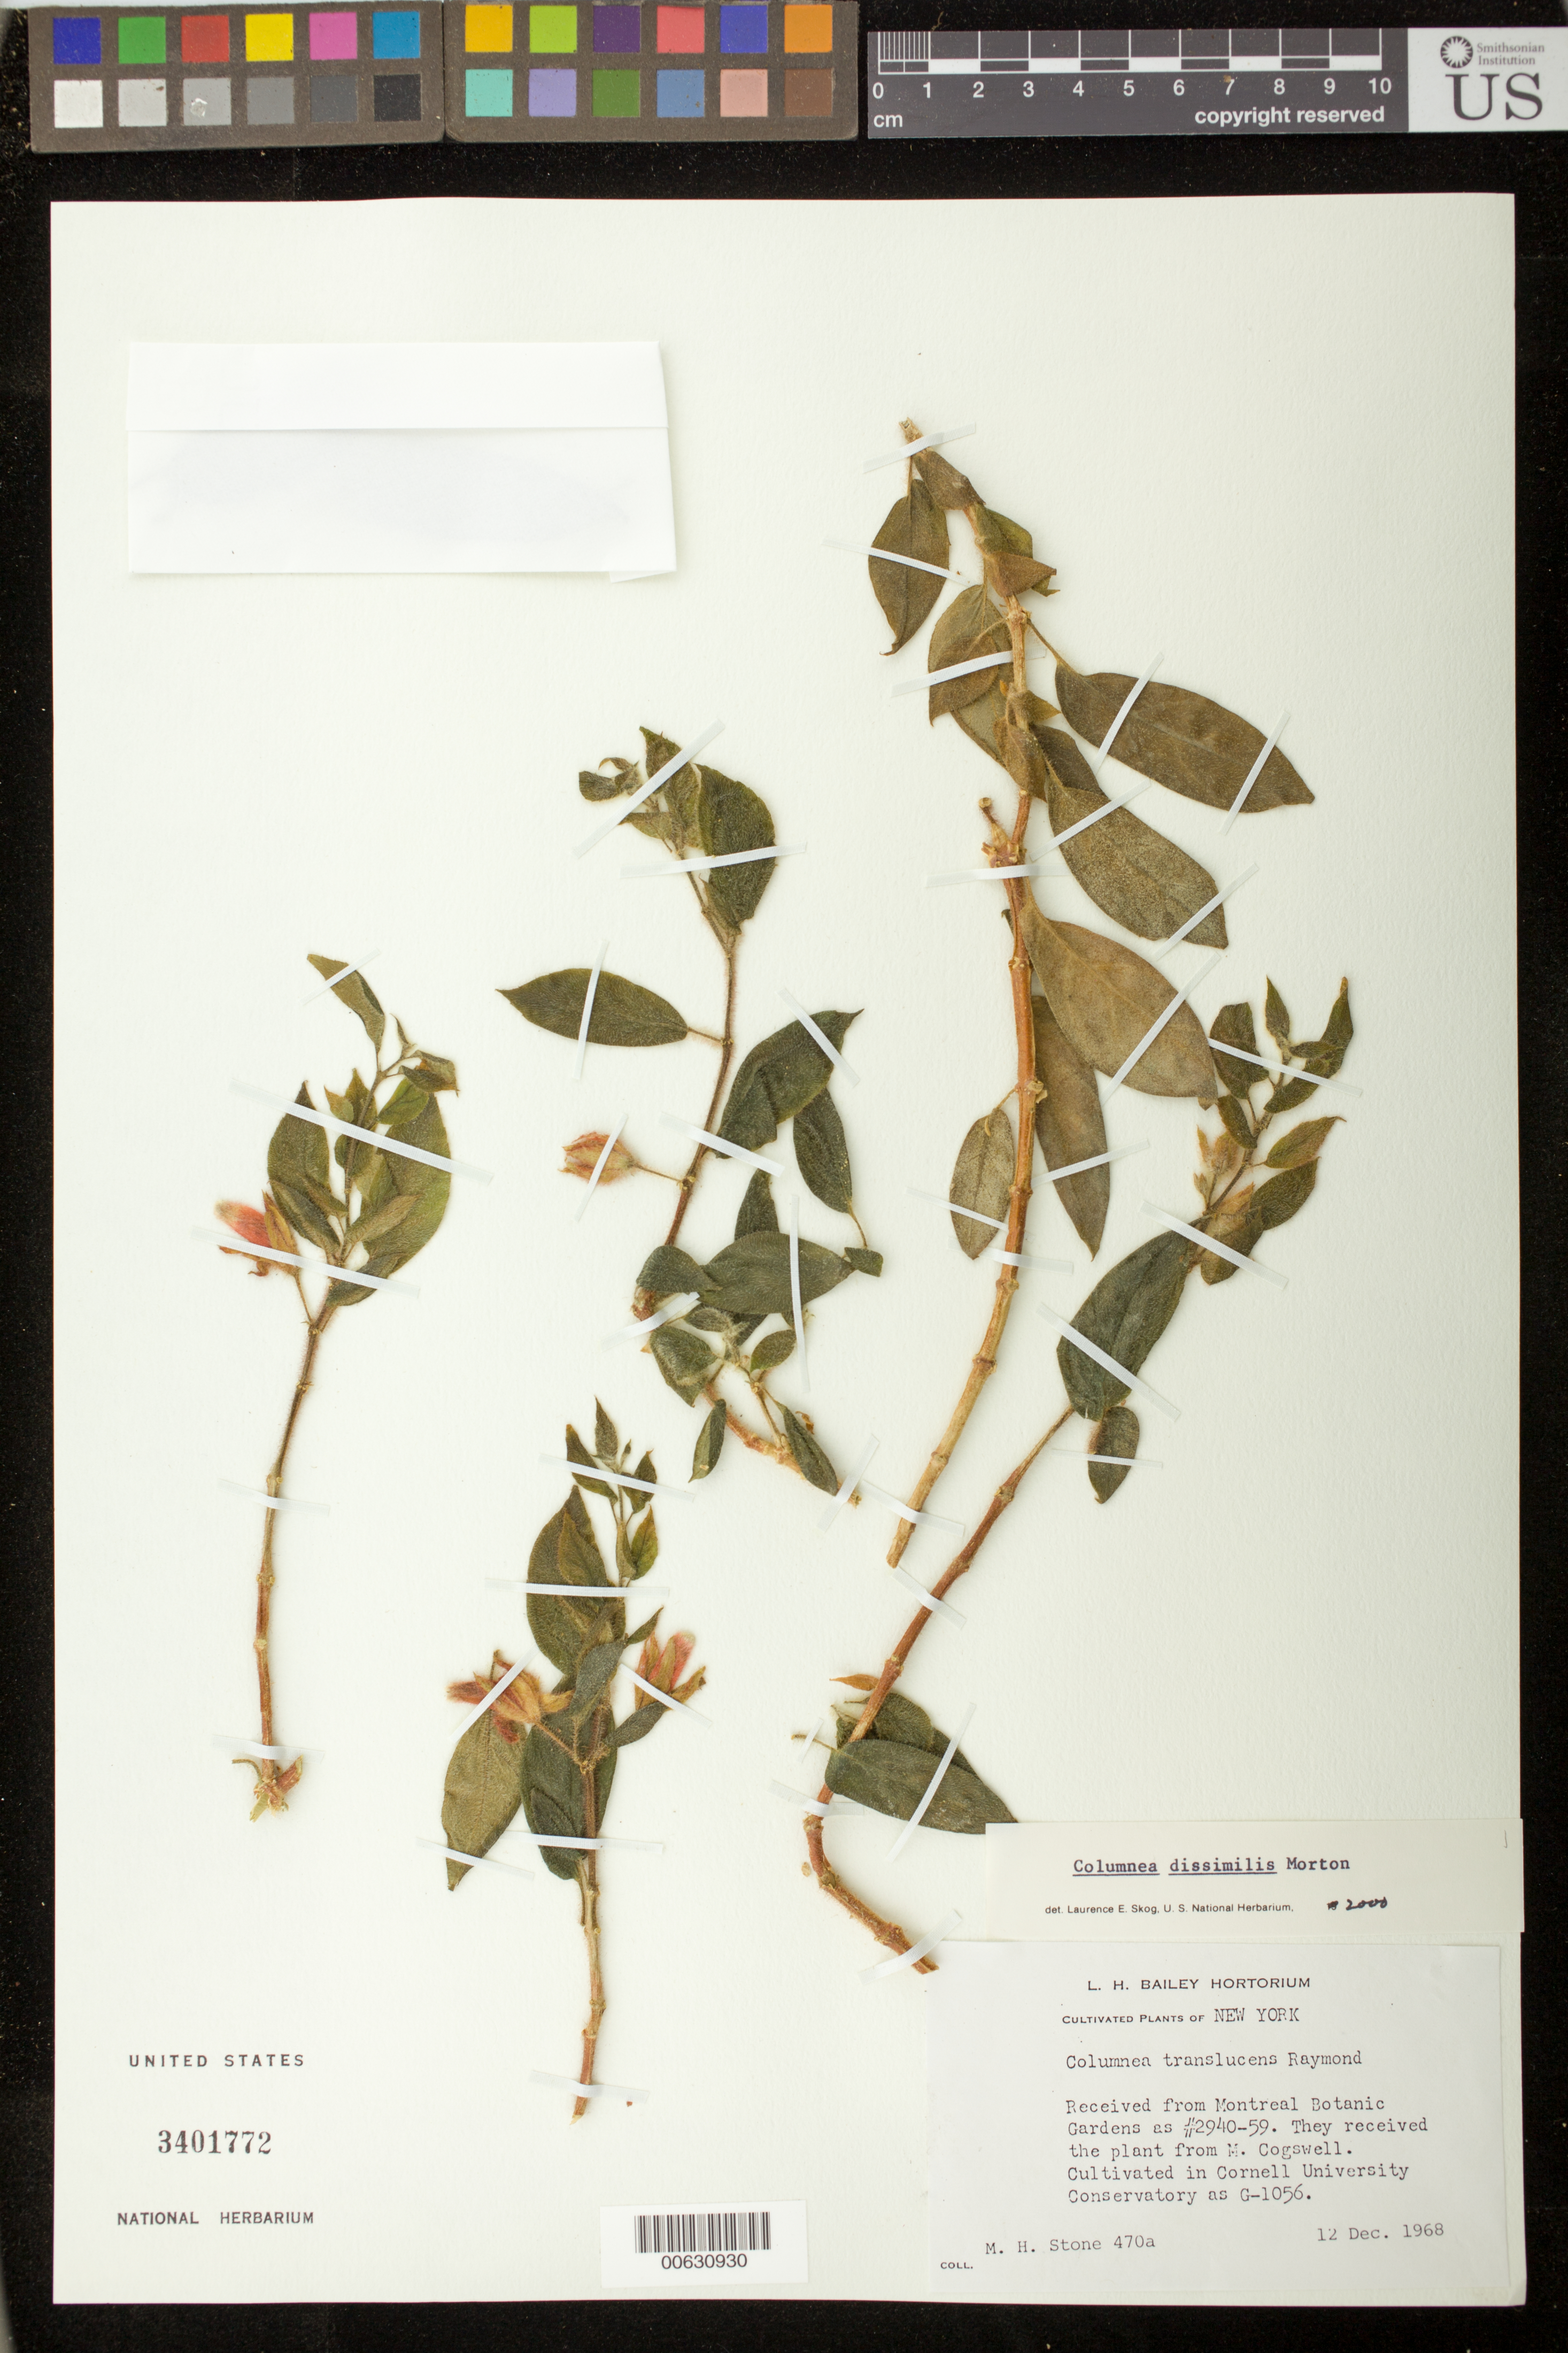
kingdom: Plantae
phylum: Tracheophyta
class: Magnoliopsida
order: Lamiales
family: Gesneriaceae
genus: Columnea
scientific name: Columnea dissimilis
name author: C.V. Morton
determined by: Skog, Laurence E.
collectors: M. Stone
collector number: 470 a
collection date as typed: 12 Dec 1968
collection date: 1968-12-12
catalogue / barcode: US 3401772